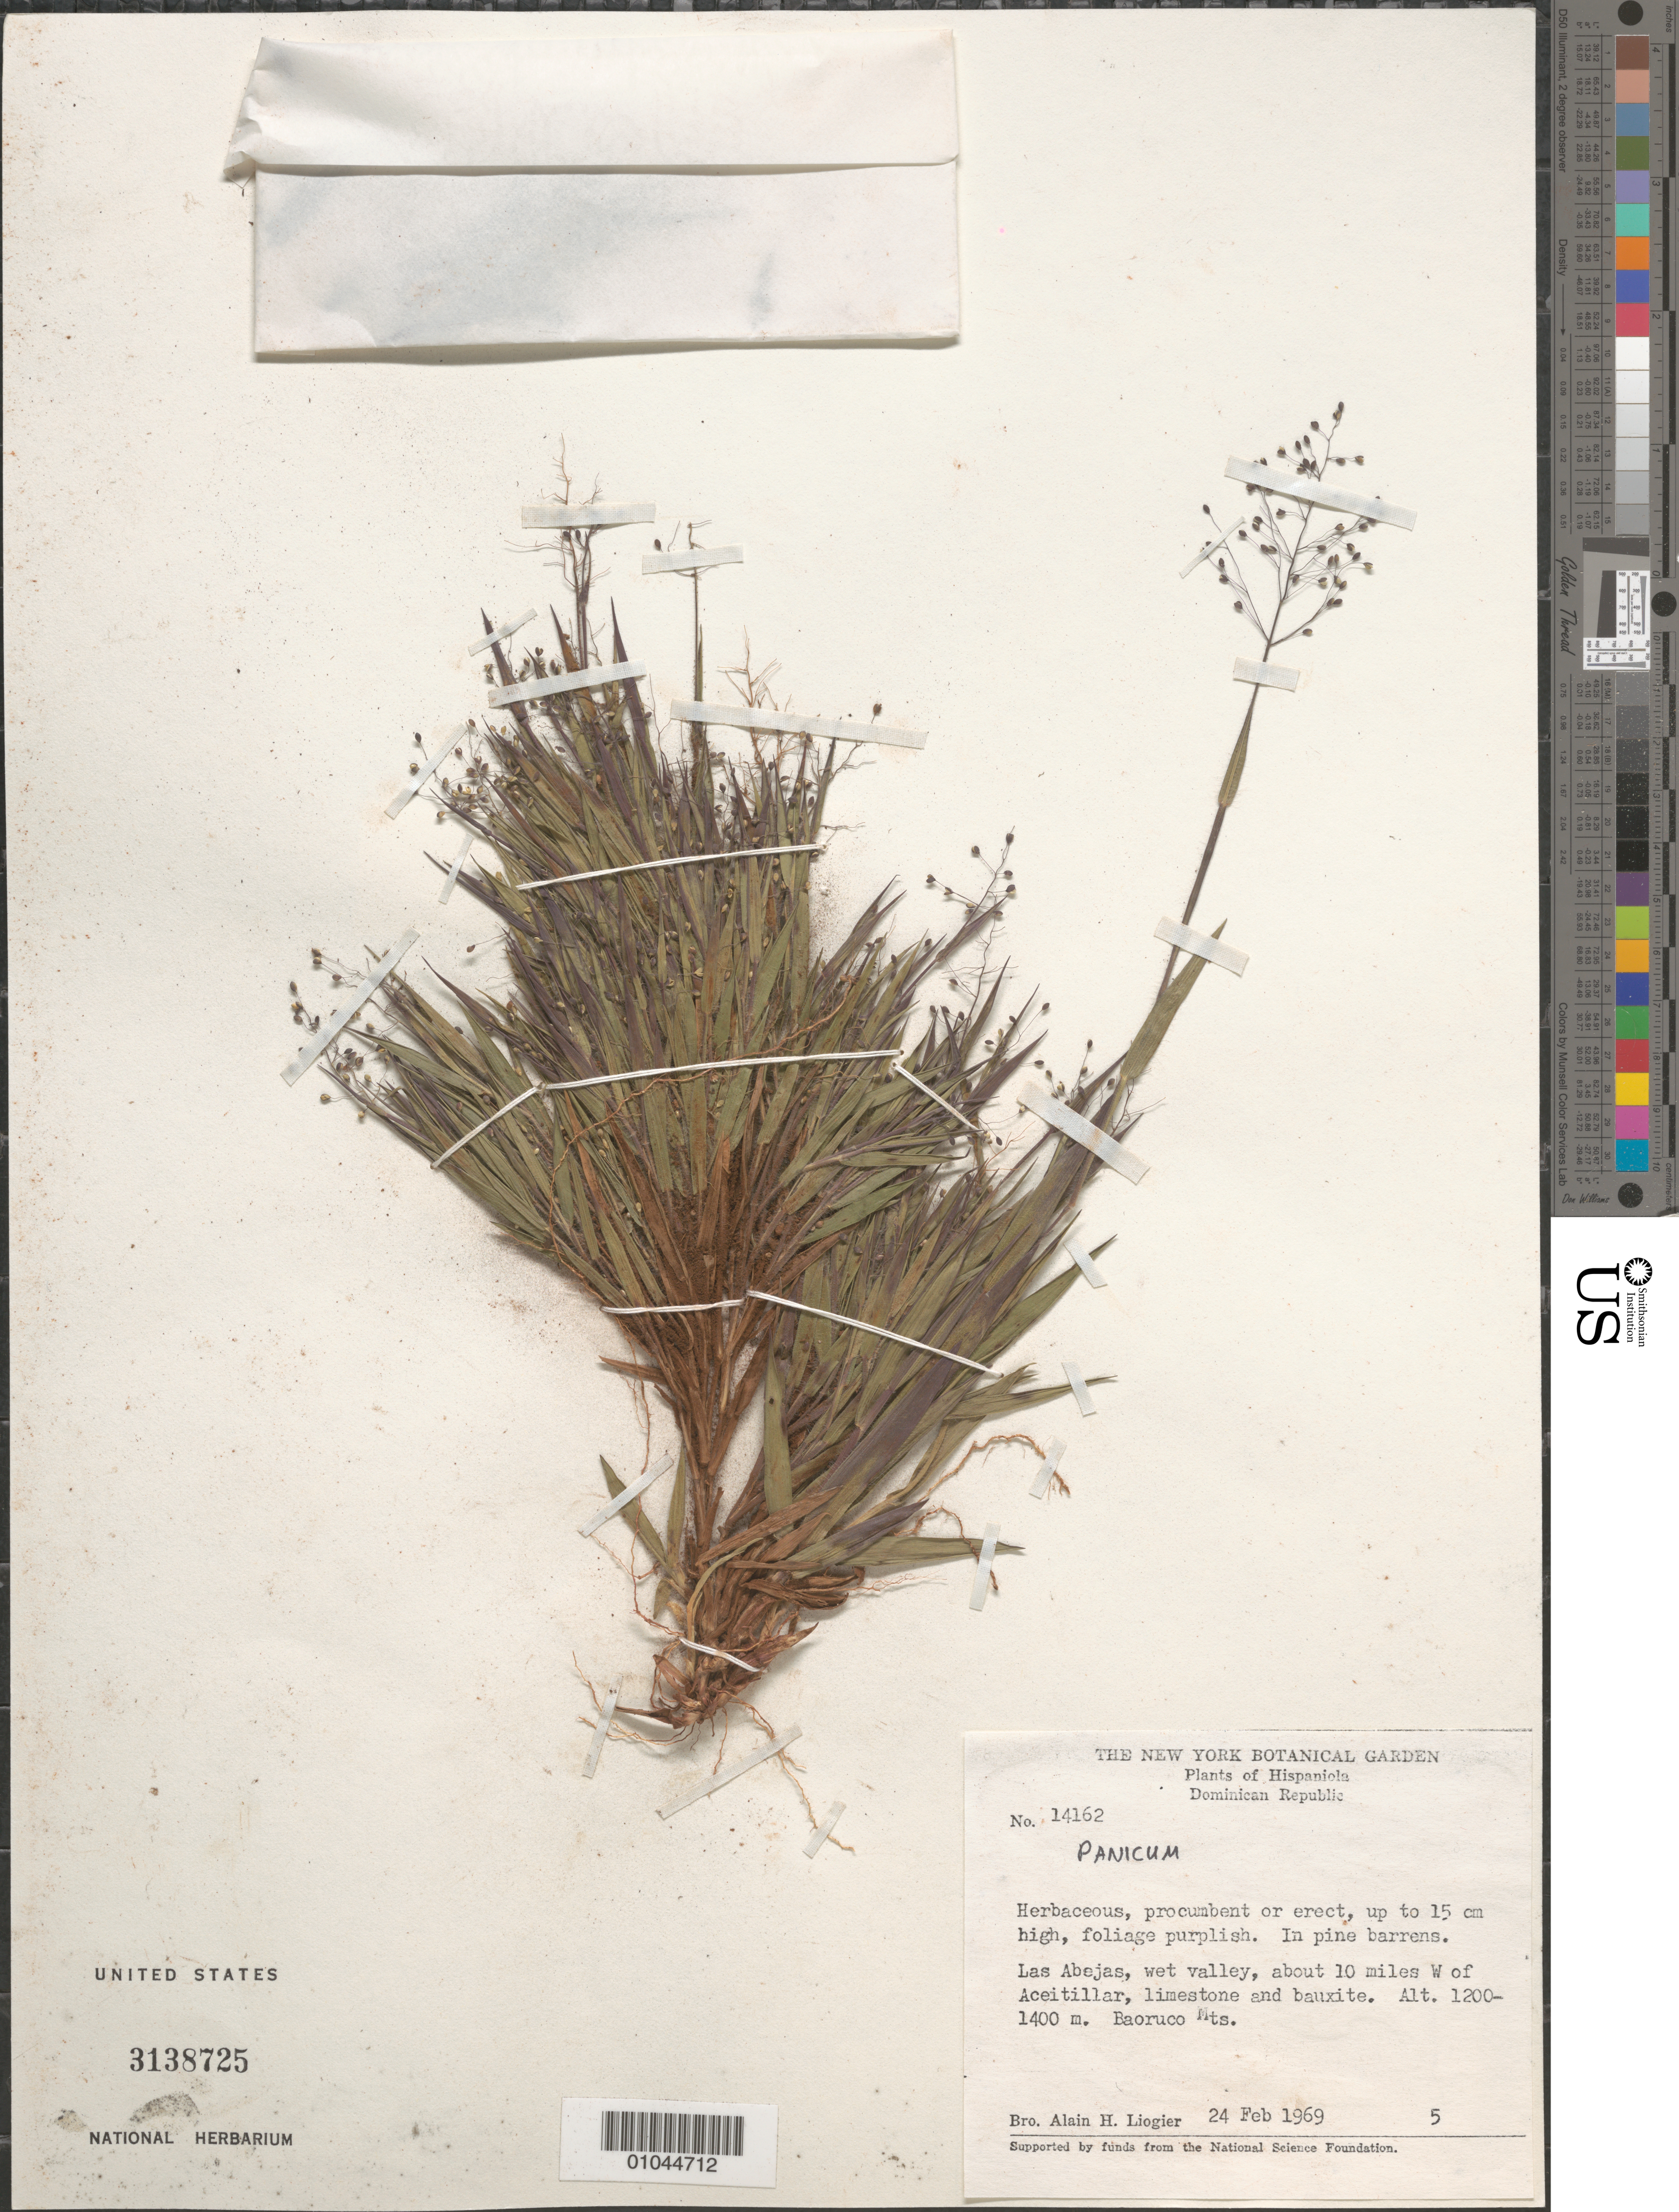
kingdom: Plantae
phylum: Tracheophyta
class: Liliopsida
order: Poales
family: Poaceae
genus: Panicum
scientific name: Panicum sp.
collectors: A. H. Liogier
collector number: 14162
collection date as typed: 24 Feb 1969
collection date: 1969-02-24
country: Dominican Republic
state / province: Baoruco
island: Hispaniola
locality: Las Abejas, about 10 miles W of Aceitillar, Baoruco Mts.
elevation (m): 1400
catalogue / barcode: US 3138725